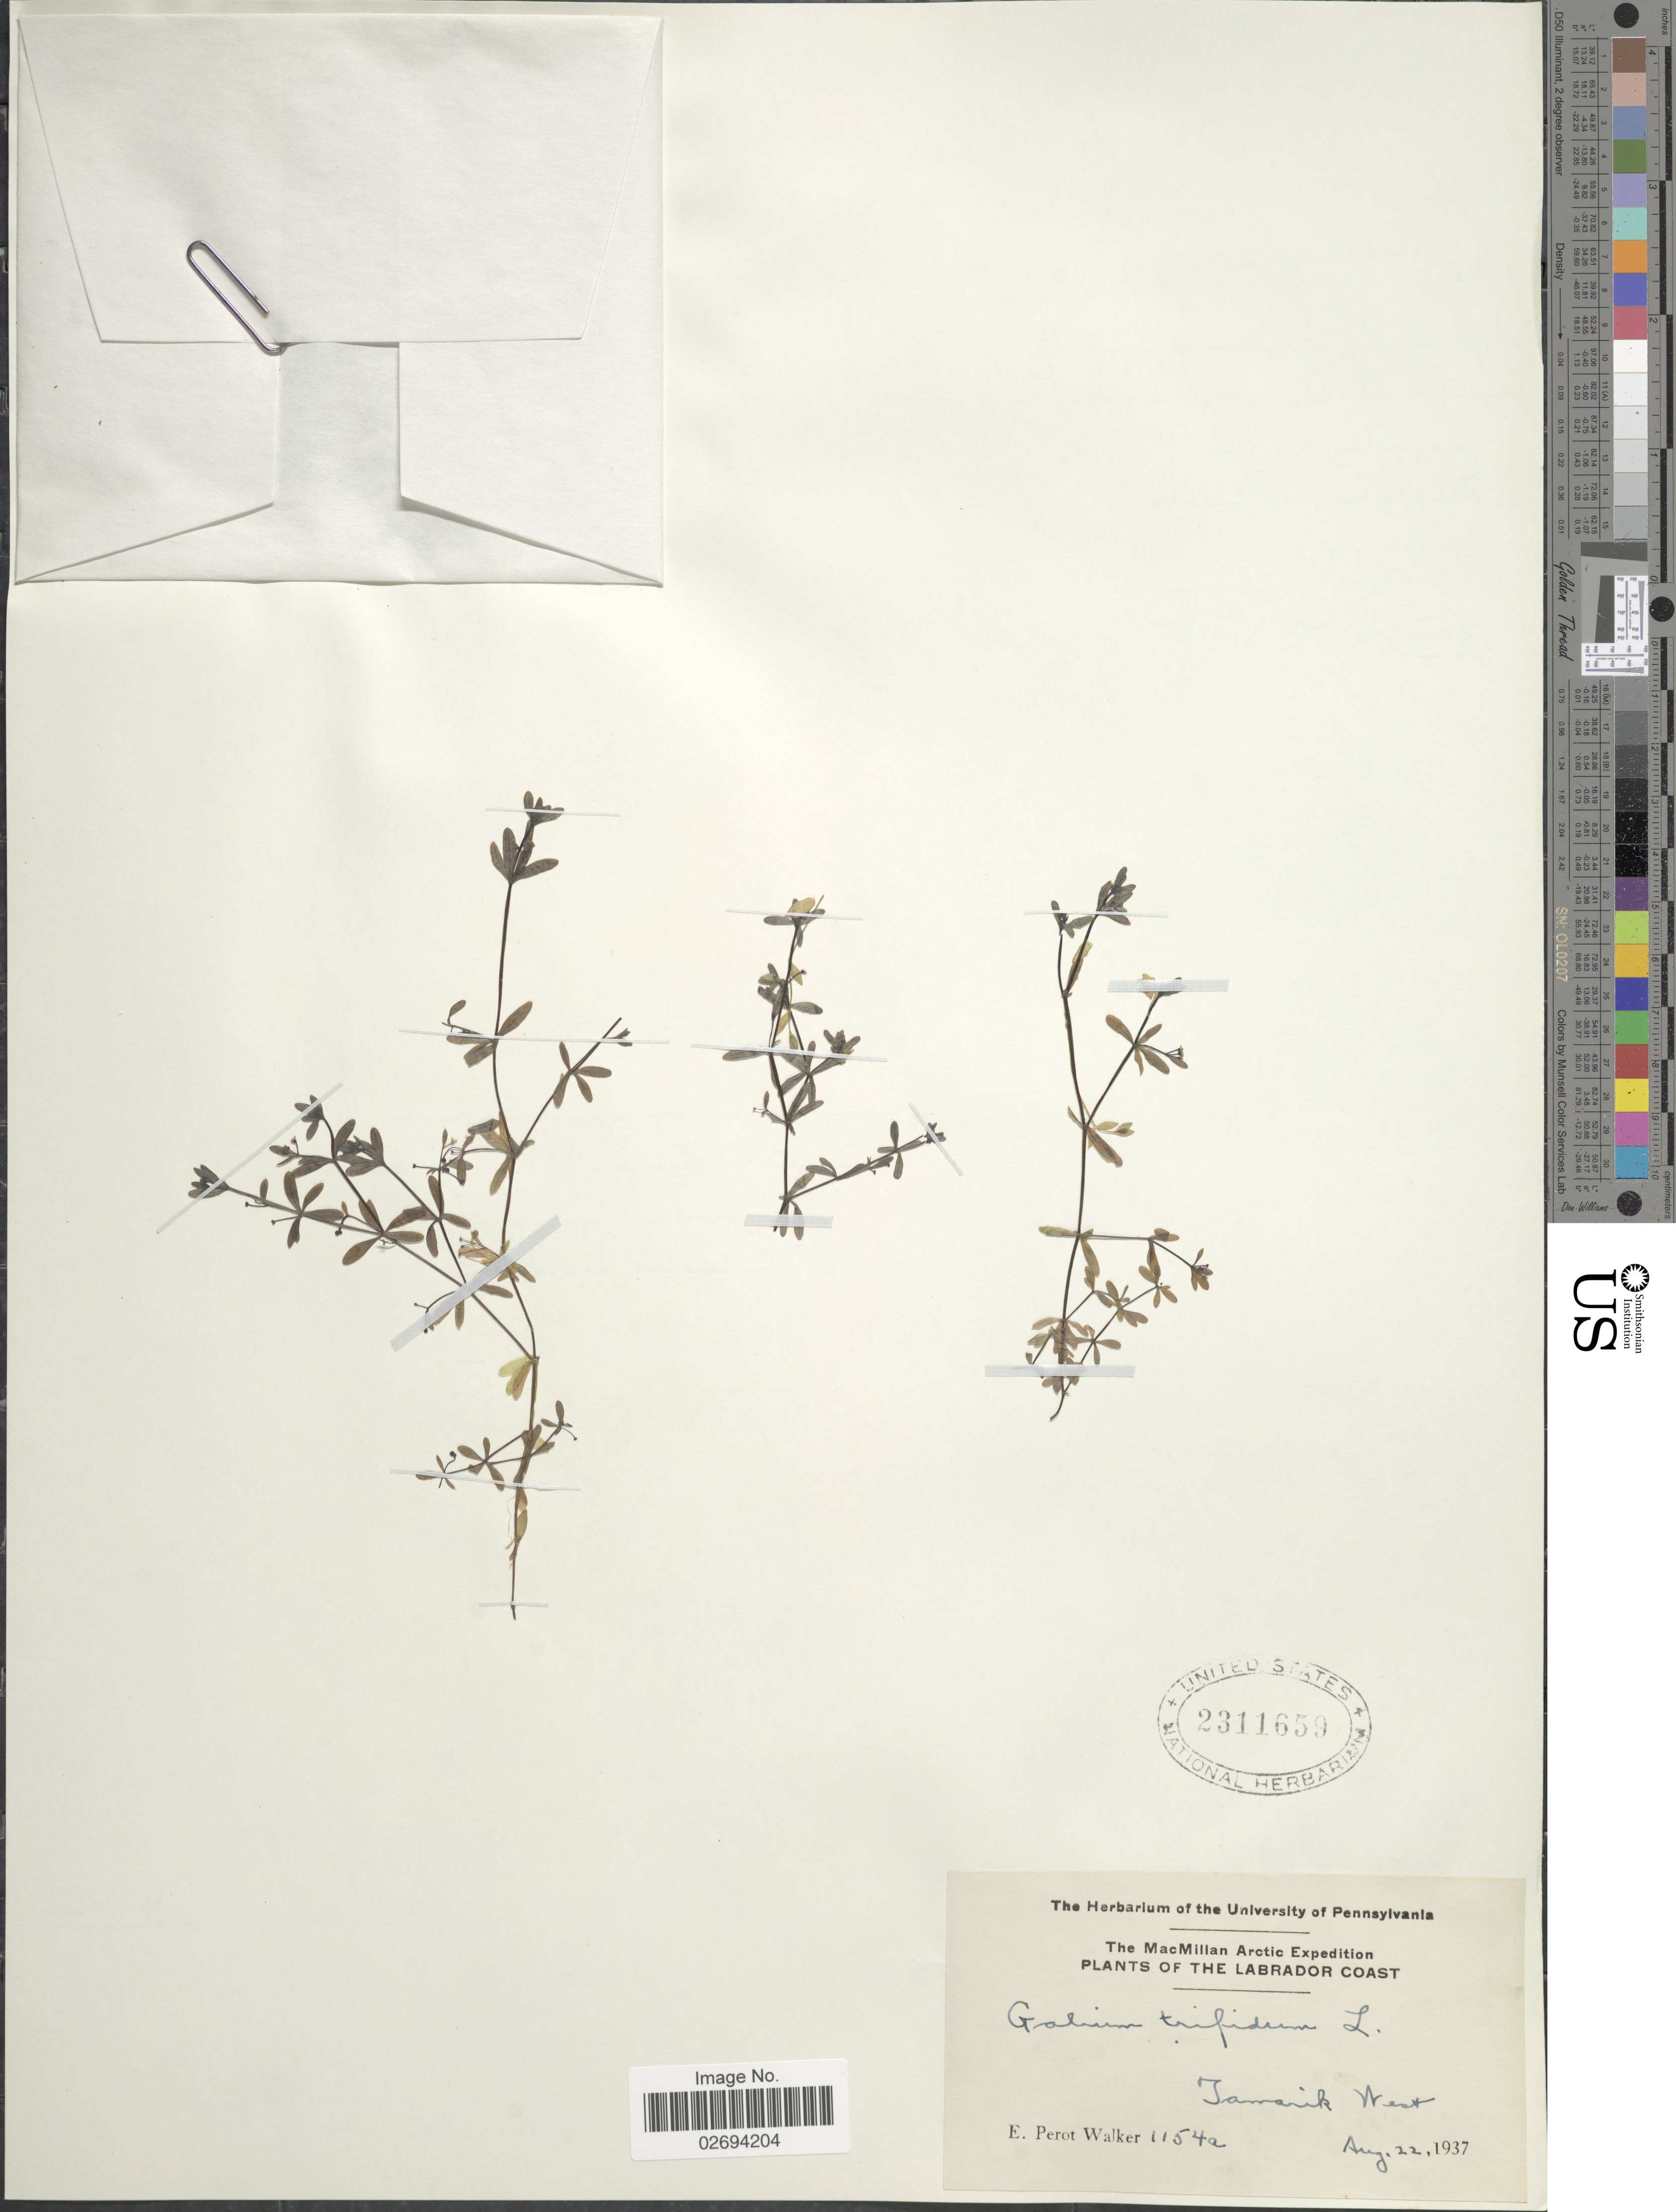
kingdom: Plantae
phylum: Tracheophyta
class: Magnoliopsida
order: Gentianales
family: Rubiaceae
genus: Galium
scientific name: Galium trifidum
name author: L.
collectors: E. Walker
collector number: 1154a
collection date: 1937-08-22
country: Canada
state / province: Newfoundland and Labrador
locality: Labrador Coast, Tamarik West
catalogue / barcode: US 2311659